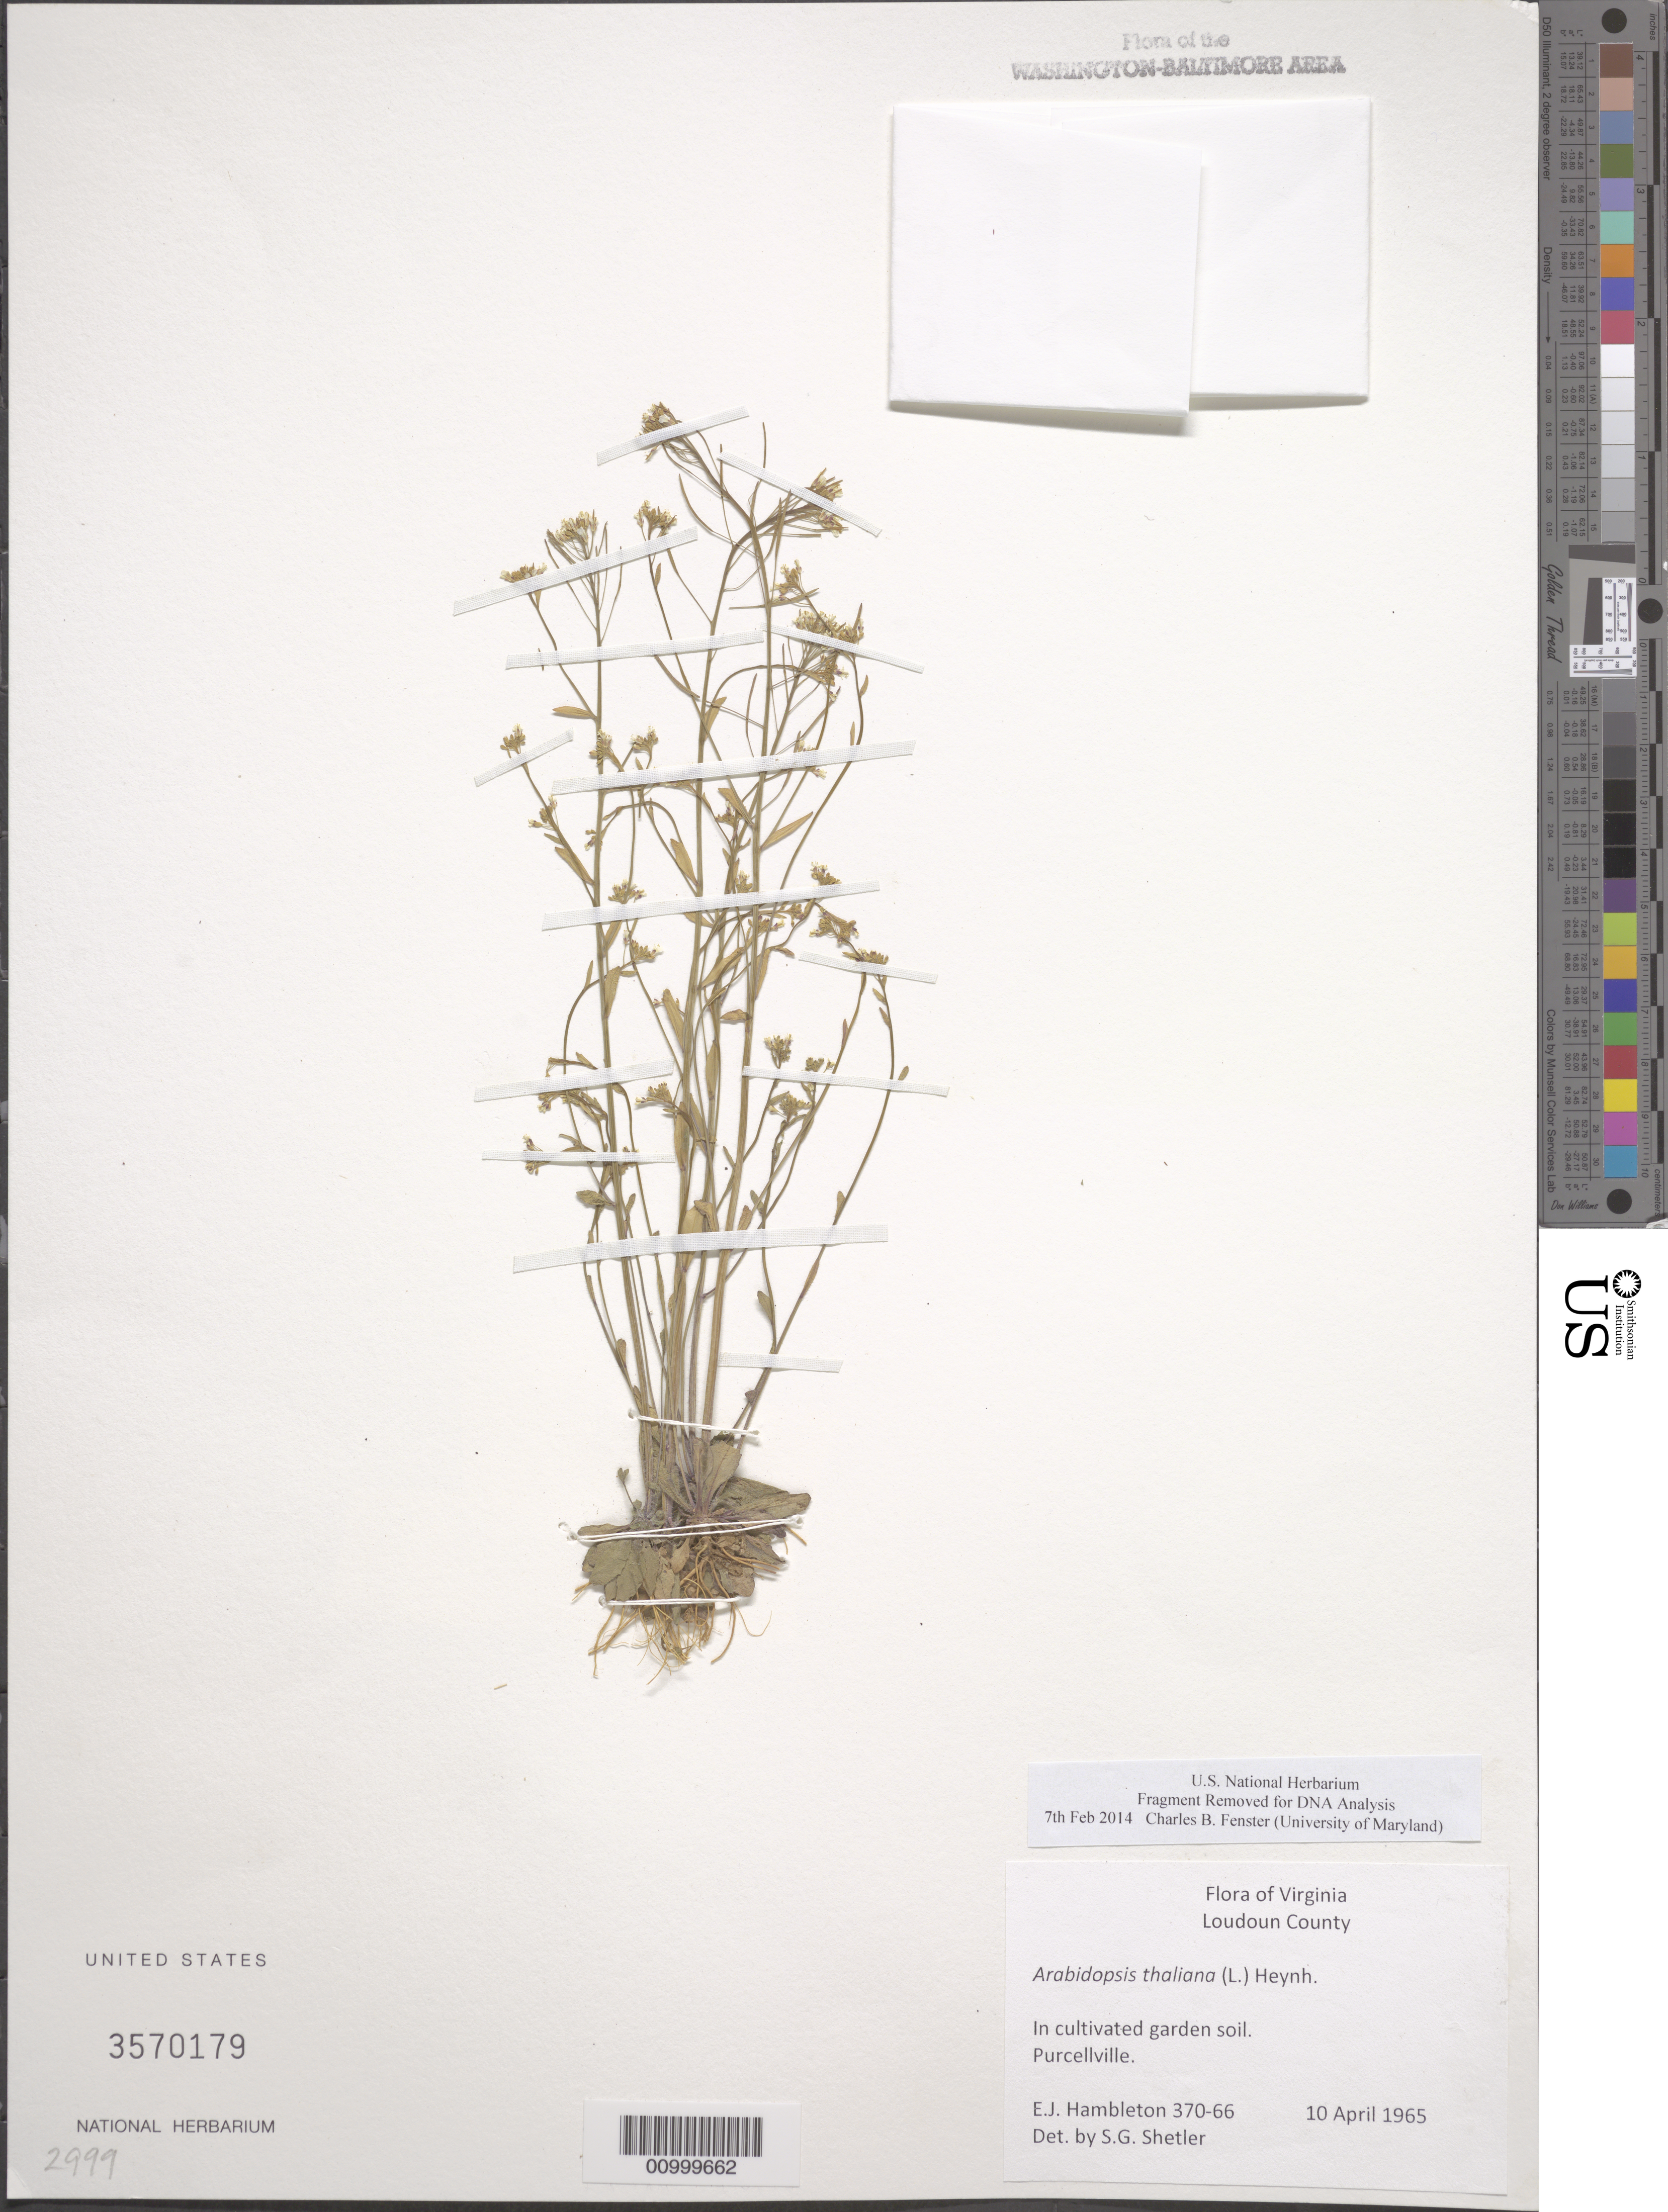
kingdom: Plantae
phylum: Tracheophyta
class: Magnoliopsida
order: Brassicales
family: Brassicaceae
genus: Arabidopsis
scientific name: Arabidopsis thaliana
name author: (L.) Heynh.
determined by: Shetler, Stanwyn G., (US), NMNH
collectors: E. Hambleton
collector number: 370-66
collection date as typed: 10 Apr 1965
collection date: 1965-04-10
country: United States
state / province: Virginia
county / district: Loudoun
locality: Purcellville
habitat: In cultivated garden soil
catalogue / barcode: US 3570179